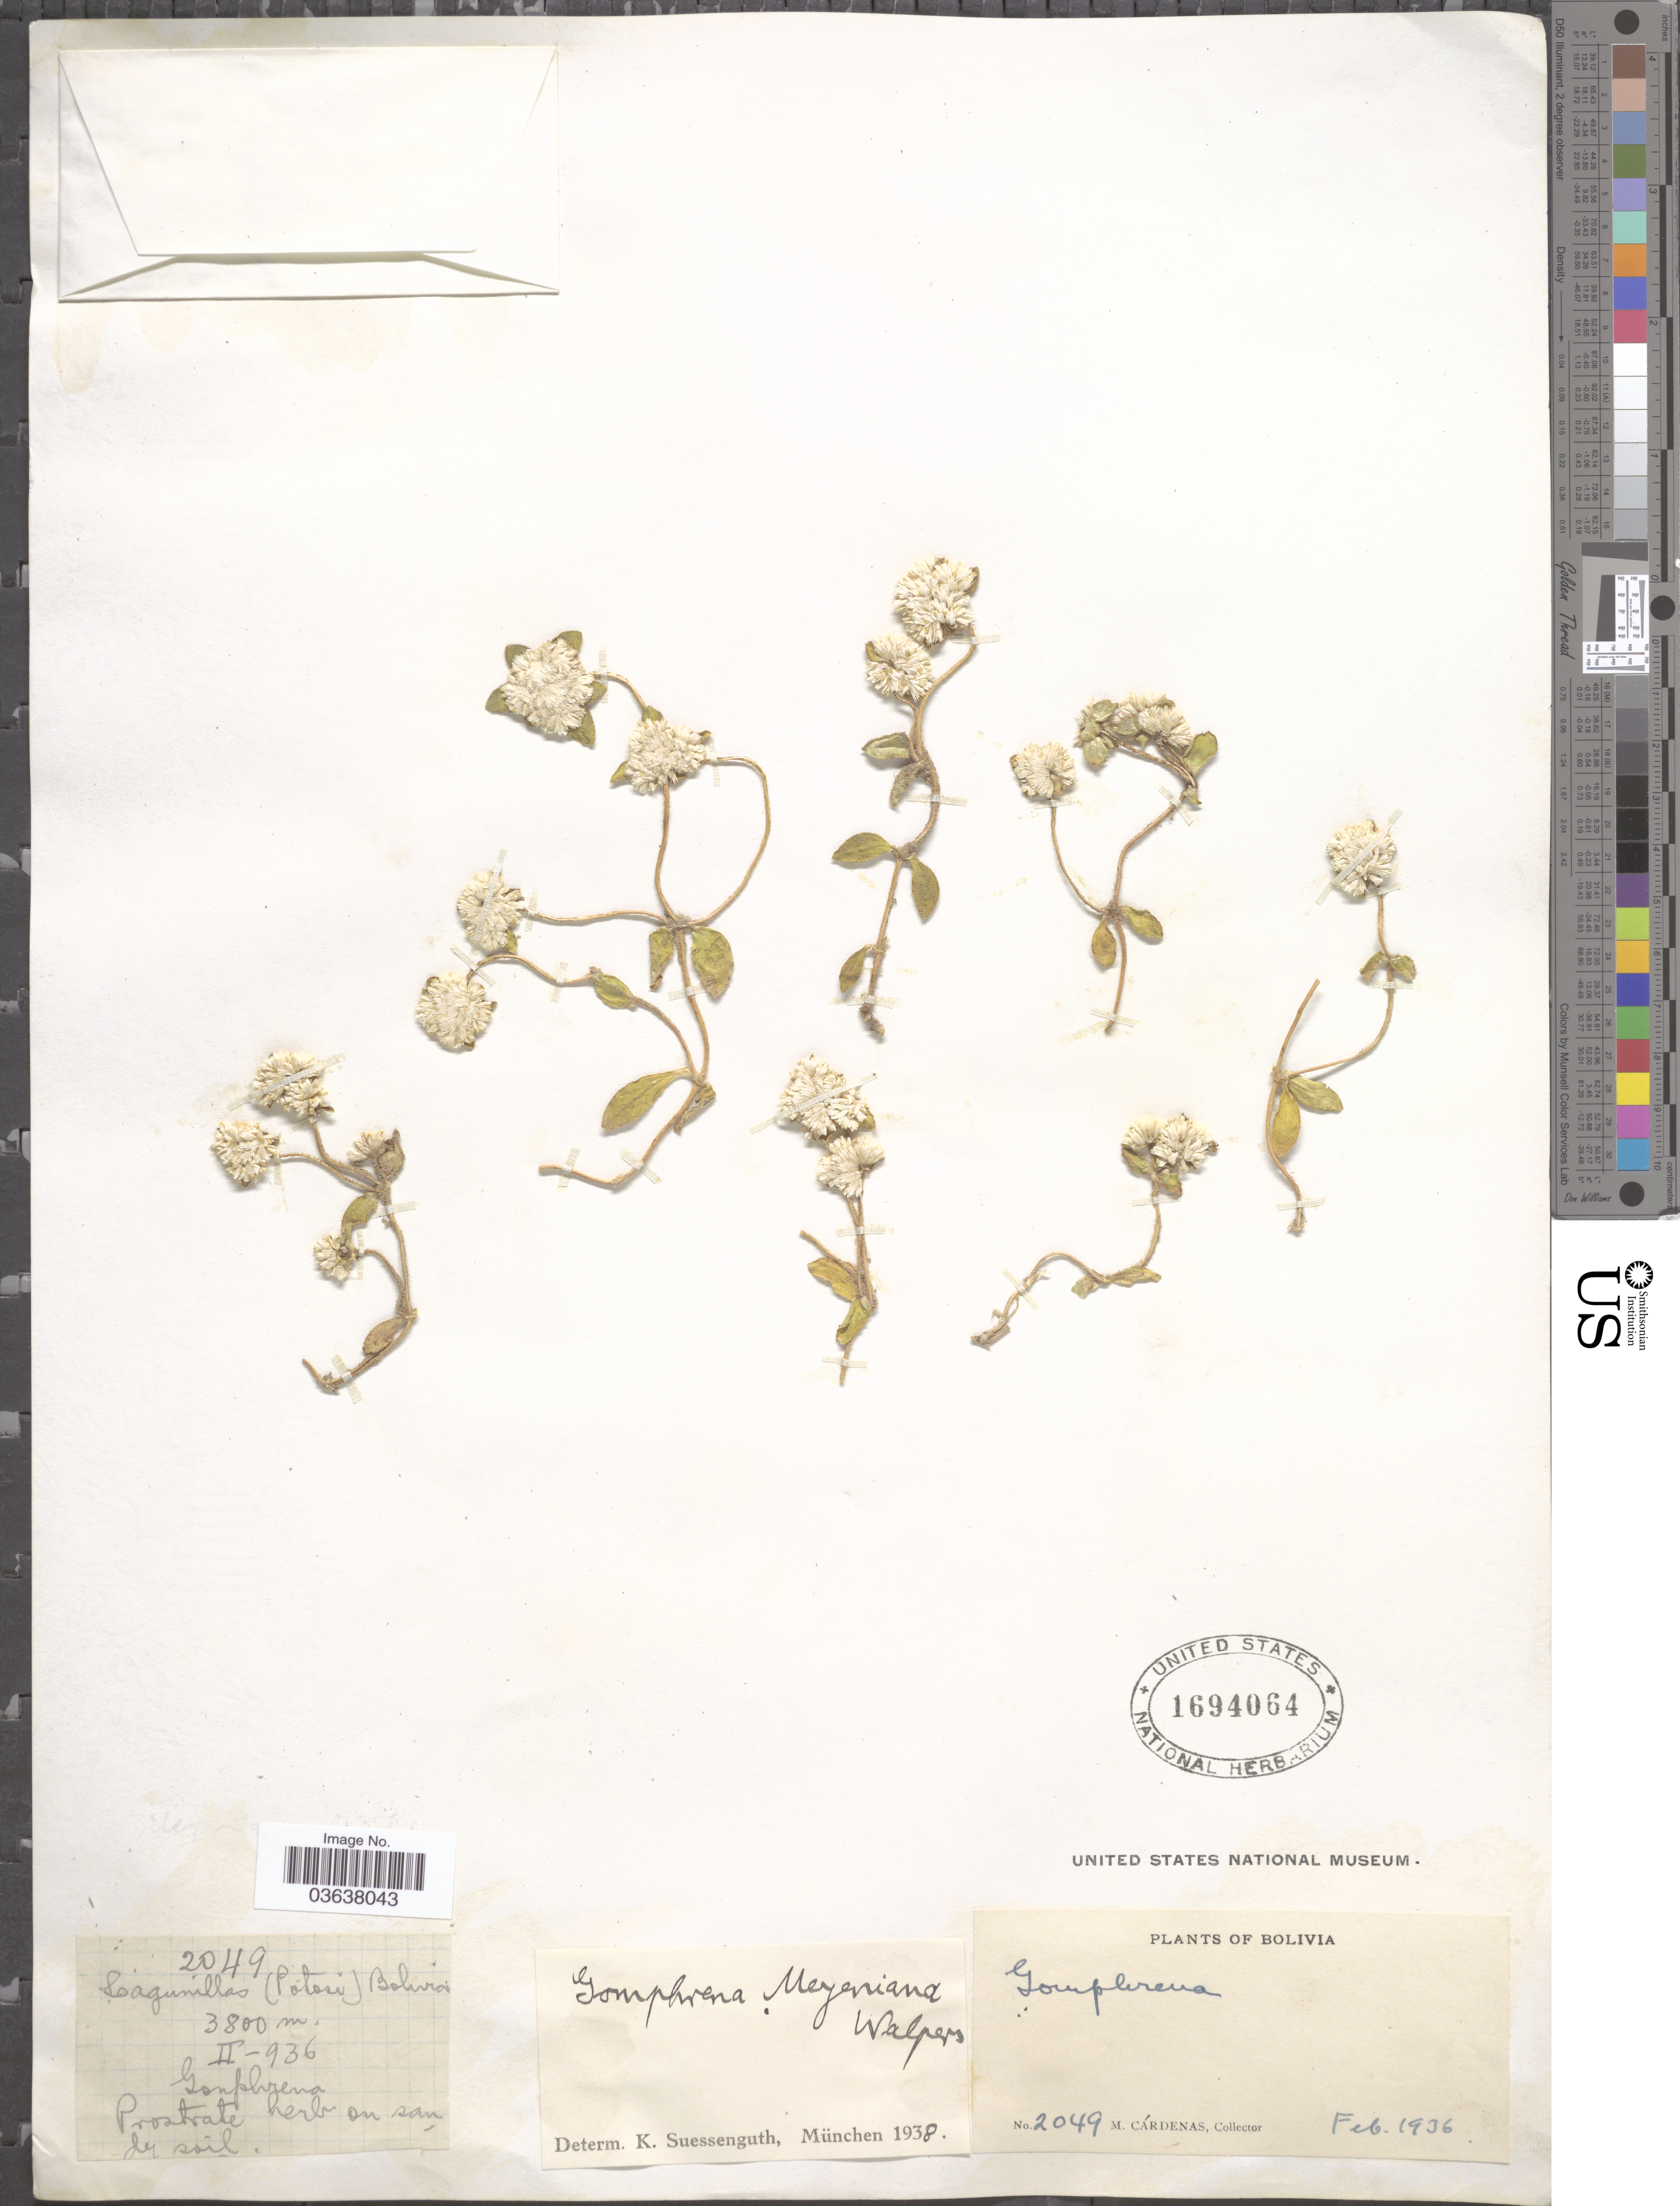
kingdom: Plantae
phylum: Tracheophyta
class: Magnoliopsida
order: Caryophyllales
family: Amaranthaceae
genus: Gomphrena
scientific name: Gomphrena meyeniana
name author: Walp.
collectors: M. Cárdenas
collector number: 2049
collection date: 1936-02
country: Bolivia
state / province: Potosi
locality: Lagunillas.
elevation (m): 3800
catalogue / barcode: US 1694064